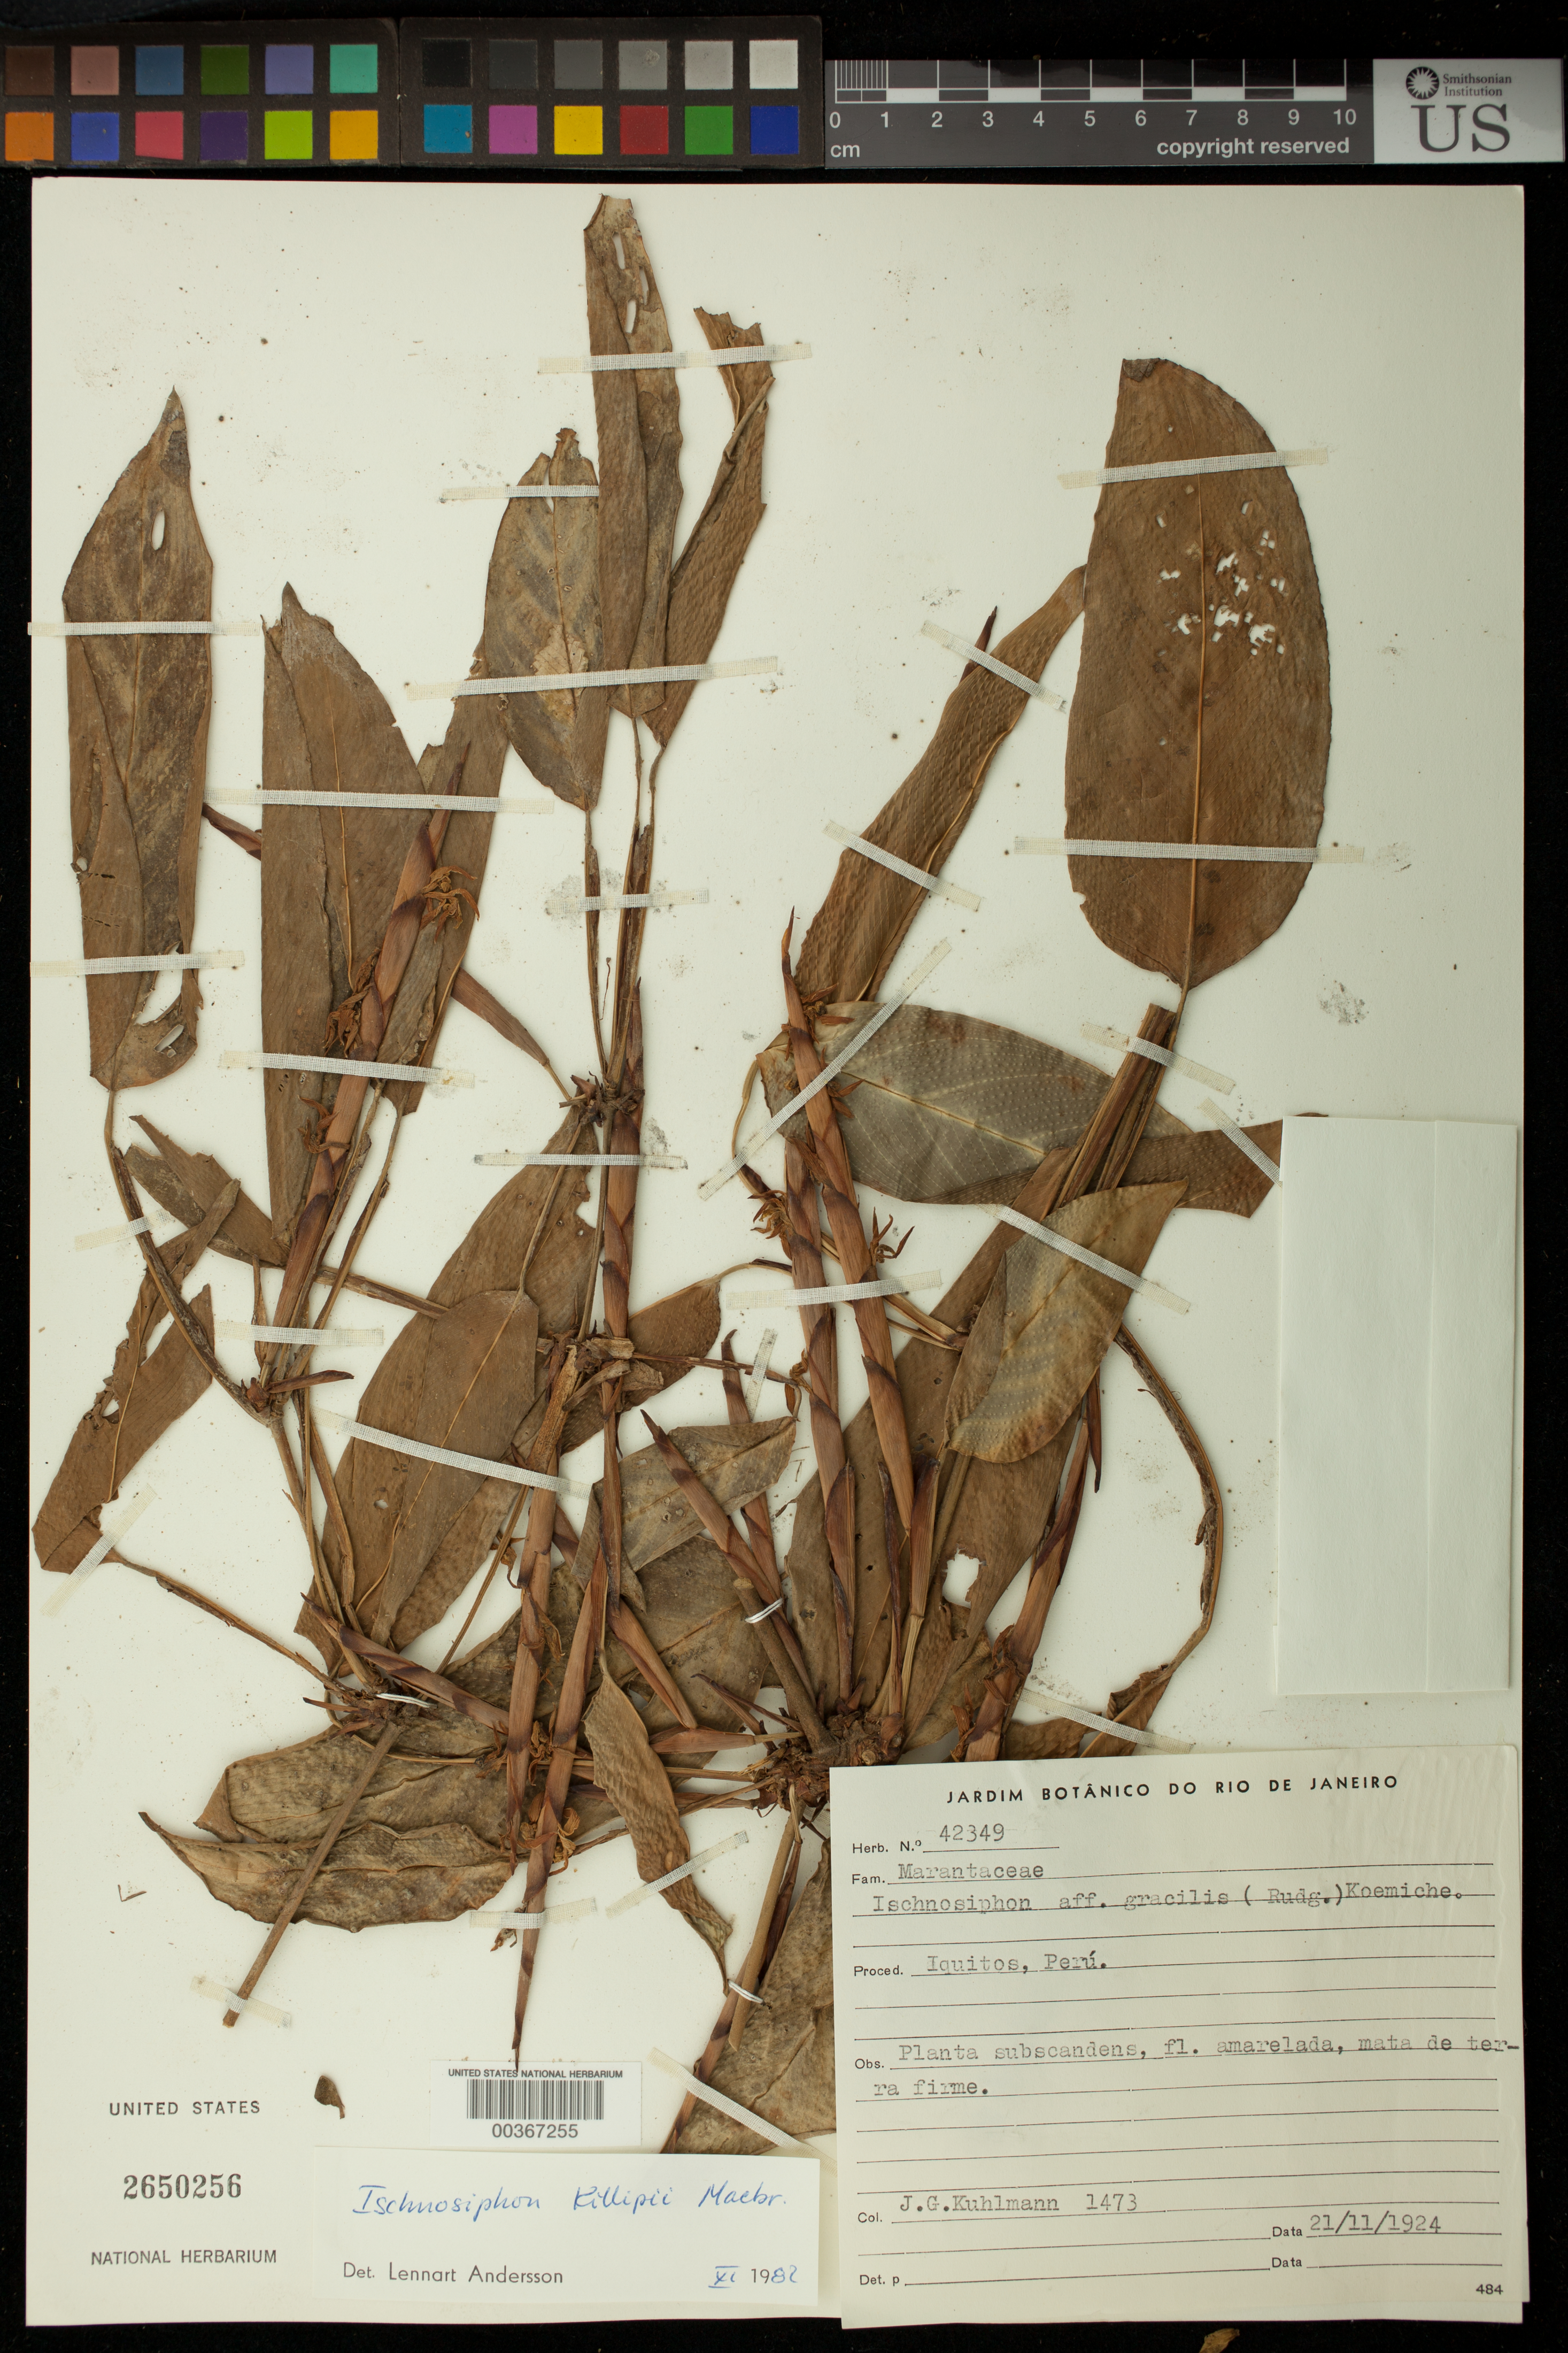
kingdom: Plantae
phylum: Tracheophyta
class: Liliopsida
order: Zingiberales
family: Marantaceae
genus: Ischnosiphon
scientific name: Ischnosiphon killipii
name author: J.F. Macbr.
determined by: Andersson, [Bengt] Lennart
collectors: J. G. Kuhlmann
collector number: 1473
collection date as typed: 21 Nov 1924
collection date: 1924-11-21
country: Peru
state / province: Loreto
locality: Iquitos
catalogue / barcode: US 2650256